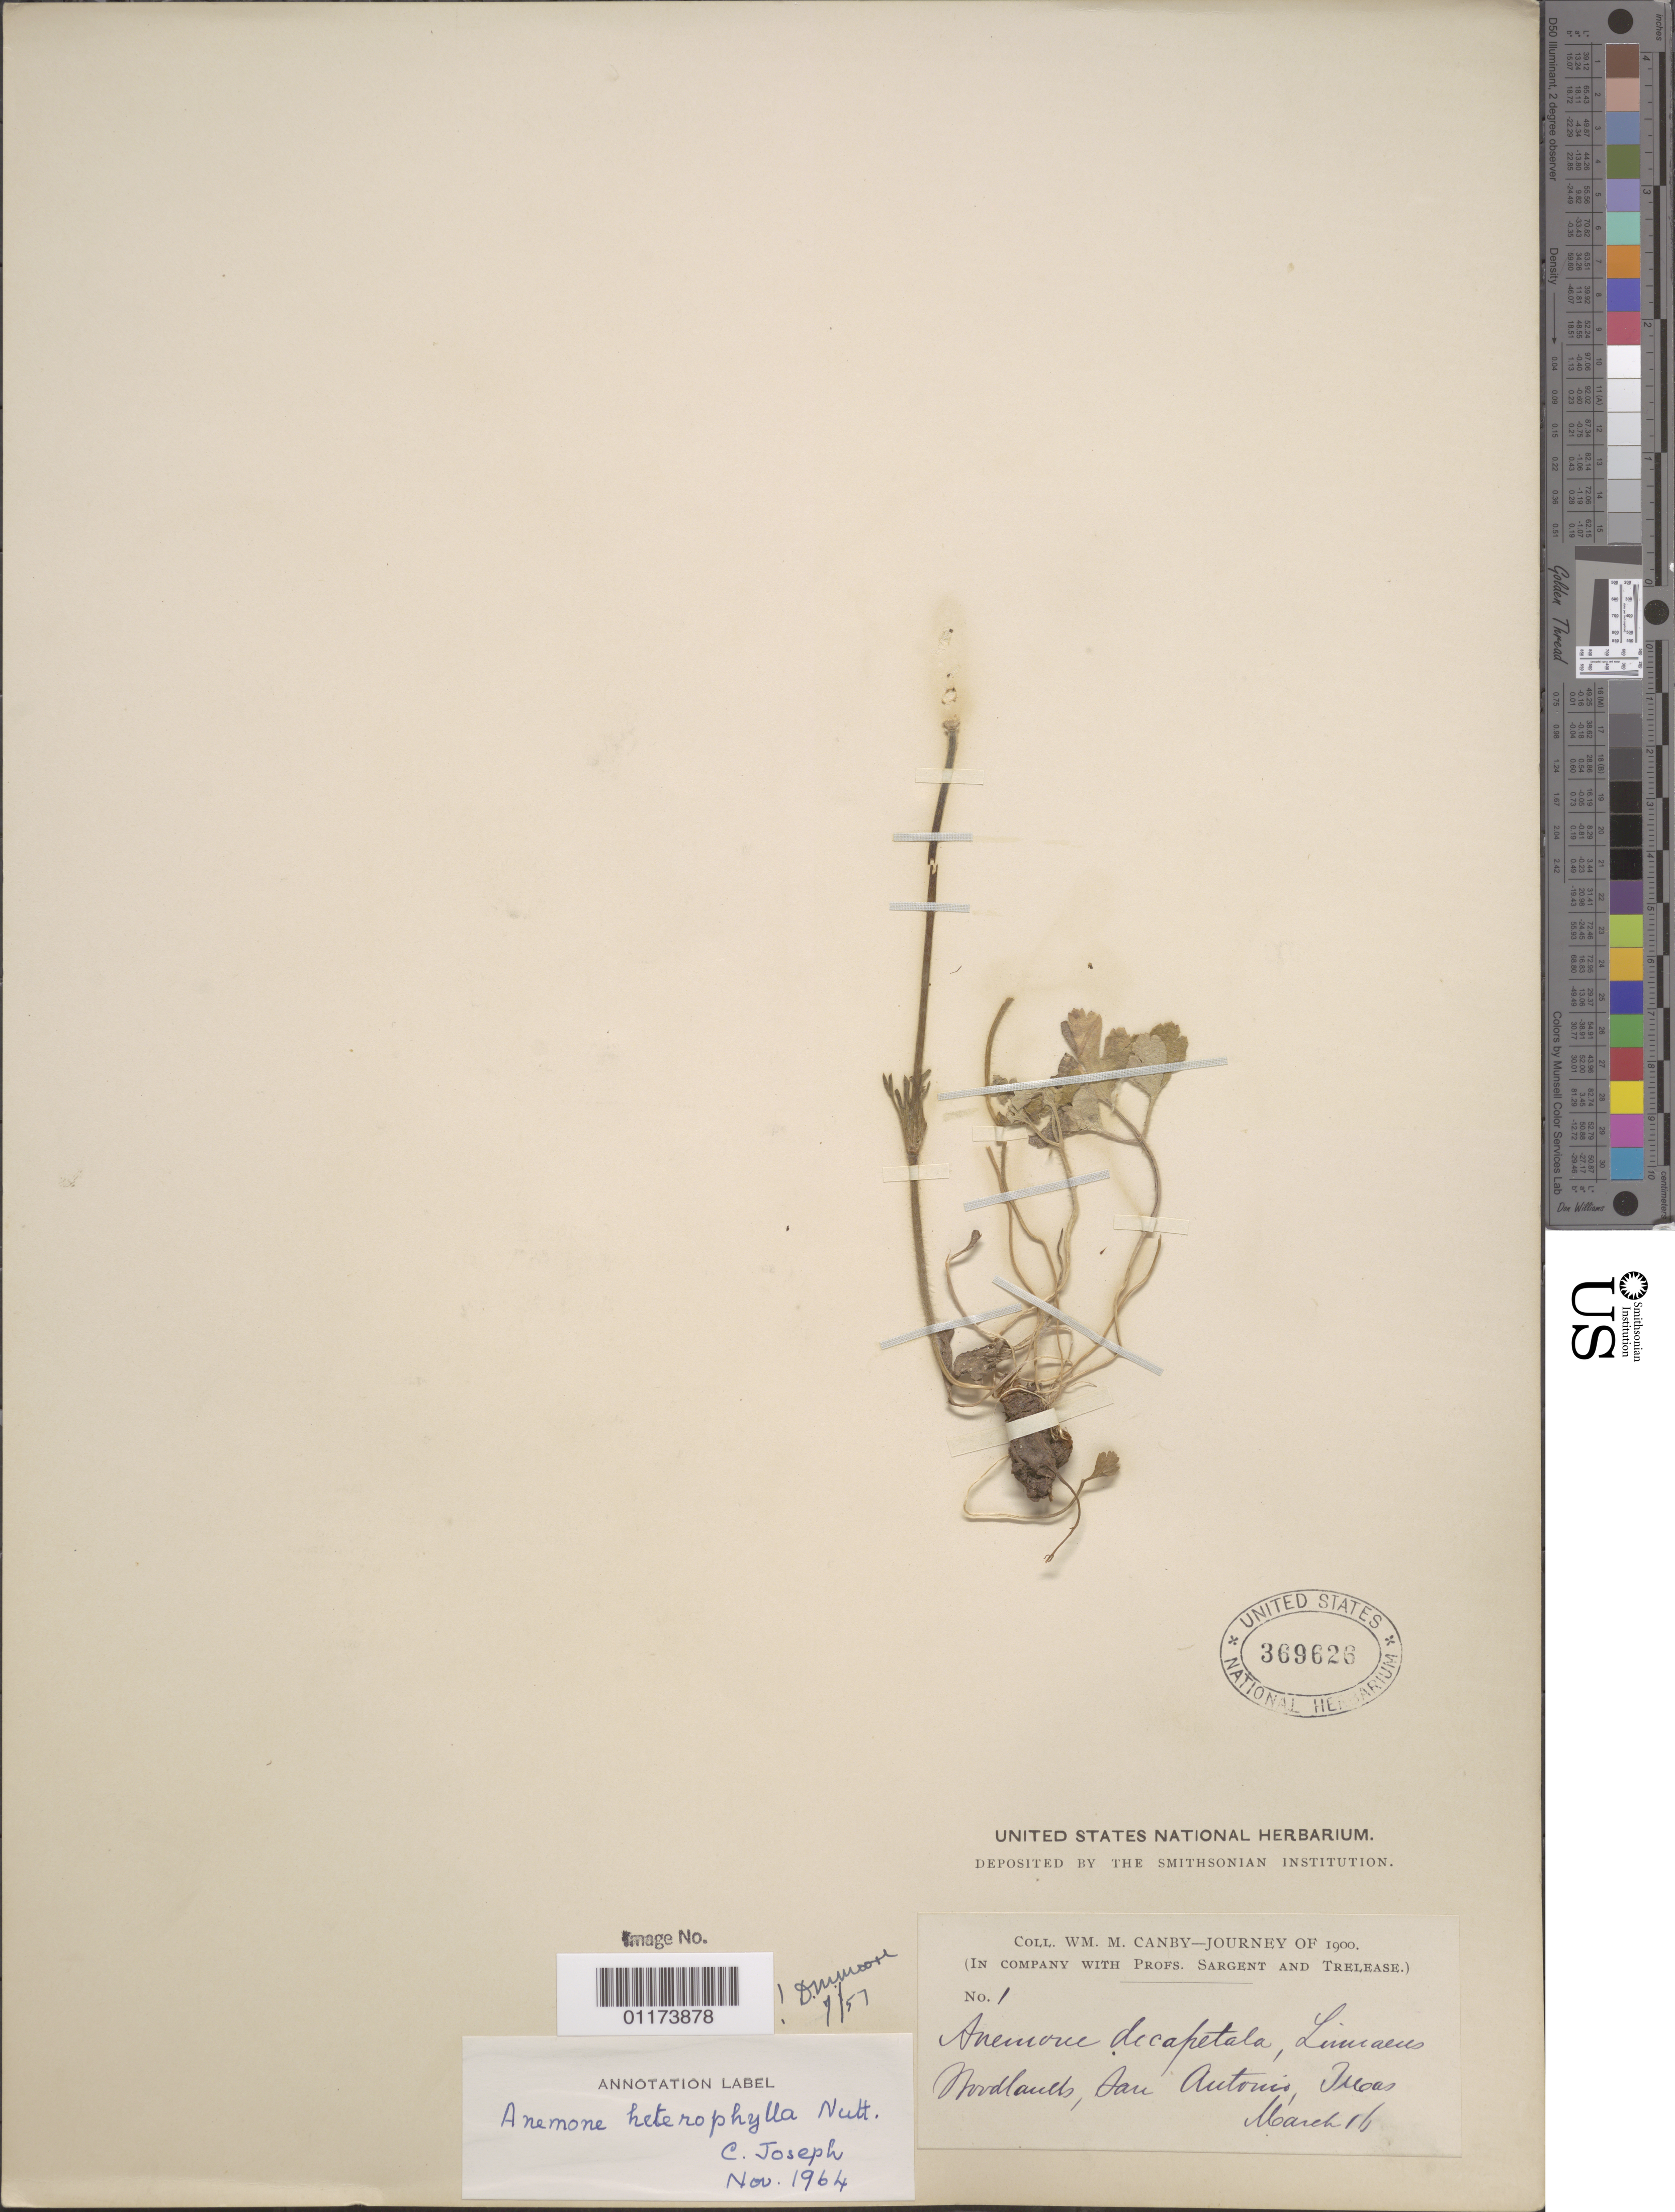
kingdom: Plantae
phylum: Tracheophyta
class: Magnoliopsida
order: Ranunculales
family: Ranunculaceae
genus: Anemone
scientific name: Anemone heterophylla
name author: Nutt. & Alph. Wood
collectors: W. M. Canby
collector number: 1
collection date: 1900-03-16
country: United States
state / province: Texas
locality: San Antonio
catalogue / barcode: US 369623